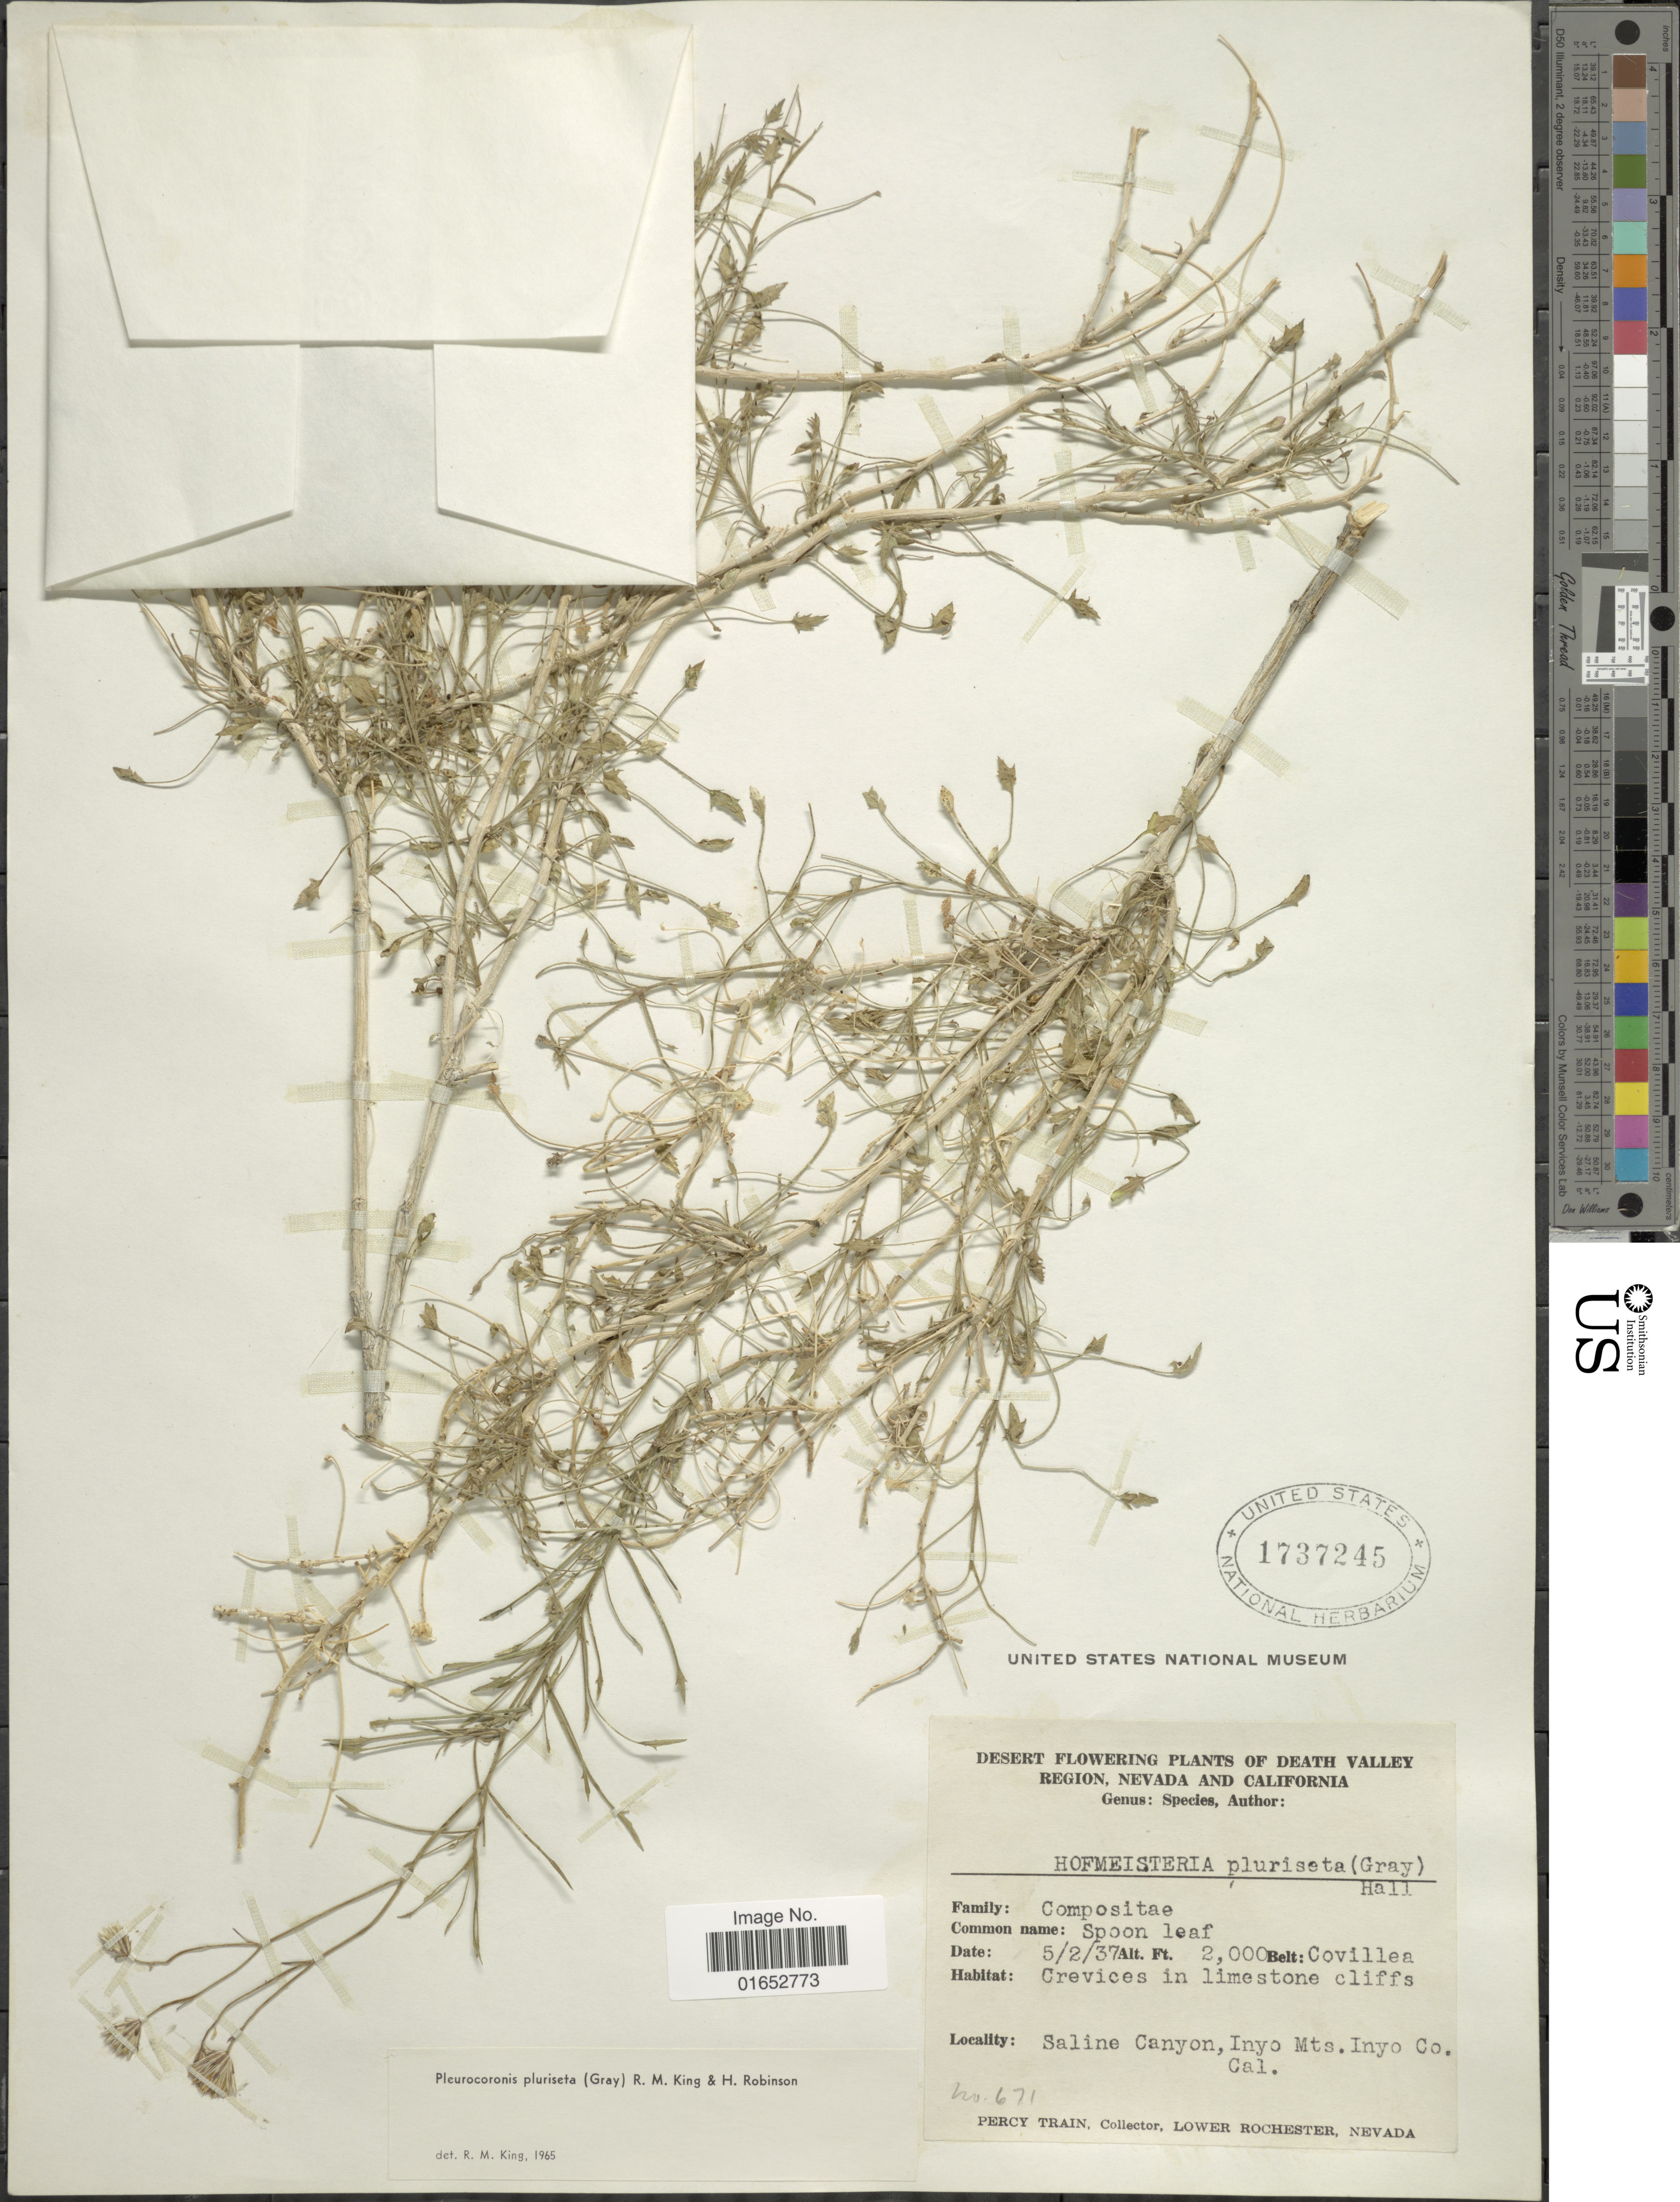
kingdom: Plantae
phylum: Tracheophyta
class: Magnoliopsida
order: Asterales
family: Asteraceae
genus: Pleurocoronis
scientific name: Pleurocoronis pluriseta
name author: (A. Gray) R.M. King & H. Rob.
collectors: P. Train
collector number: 671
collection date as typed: Transcribed d/m/y: 2/5/37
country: United States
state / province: California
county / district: Inyo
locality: Desert Flowering Plants of Death Valley Region, Nevada and California, Belt: Covillea, Crevices in limestone cliffs, Saline Canyon, Inyo Mts, Inyo Co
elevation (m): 610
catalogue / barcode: US 1737245